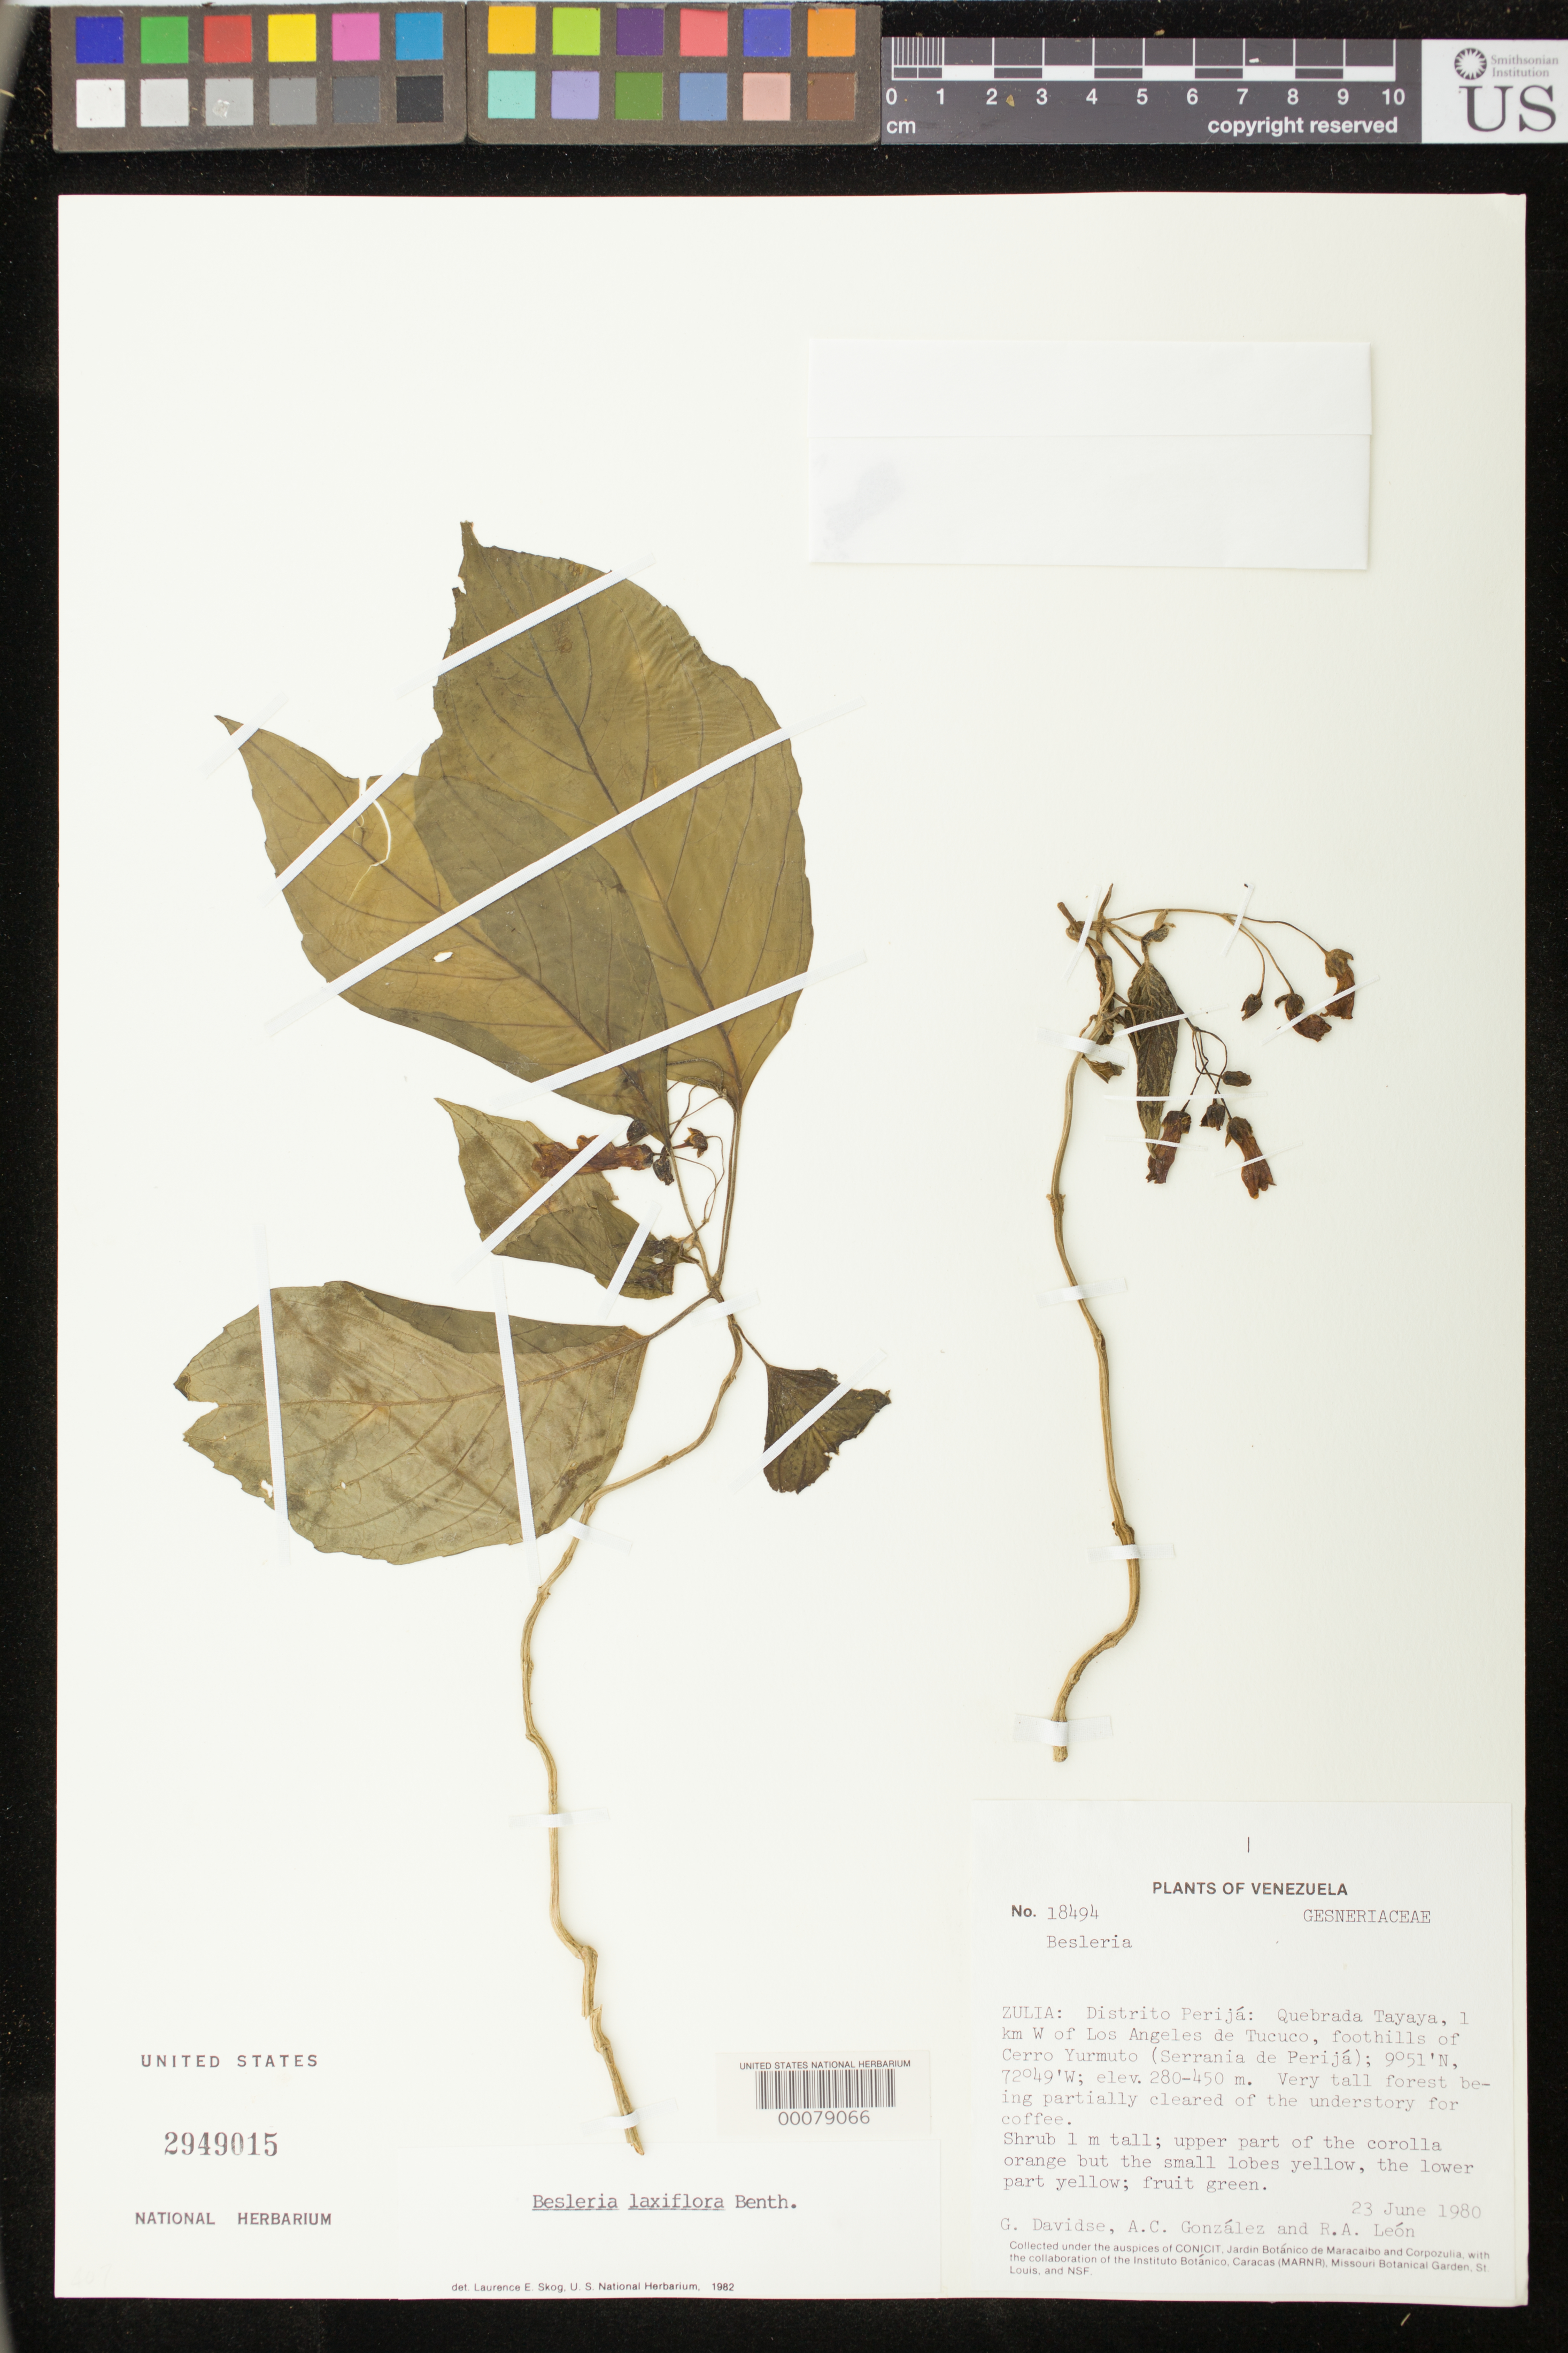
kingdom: Plantae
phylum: Tracheophyta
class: Magnoliopsida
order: Lamiales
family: Gesneriaceae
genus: Besleria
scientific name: Besleria laxiflora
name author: Benth.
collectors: G. Davidse, A. C. González & R. A. León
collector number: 18494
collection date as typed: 23 Jun 1980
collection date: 1980-06-23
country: Venezuela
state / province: Zulia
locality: Distrito Perijá: Quebrada Tayaya, 1 km W of Los Angeles de Tucuco, foothills of Cerro Yurmuto (Serrania de Perijá)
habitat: Very tall forest being partially cleared of the understory for coffee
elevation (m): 280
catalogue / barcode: US 2949015